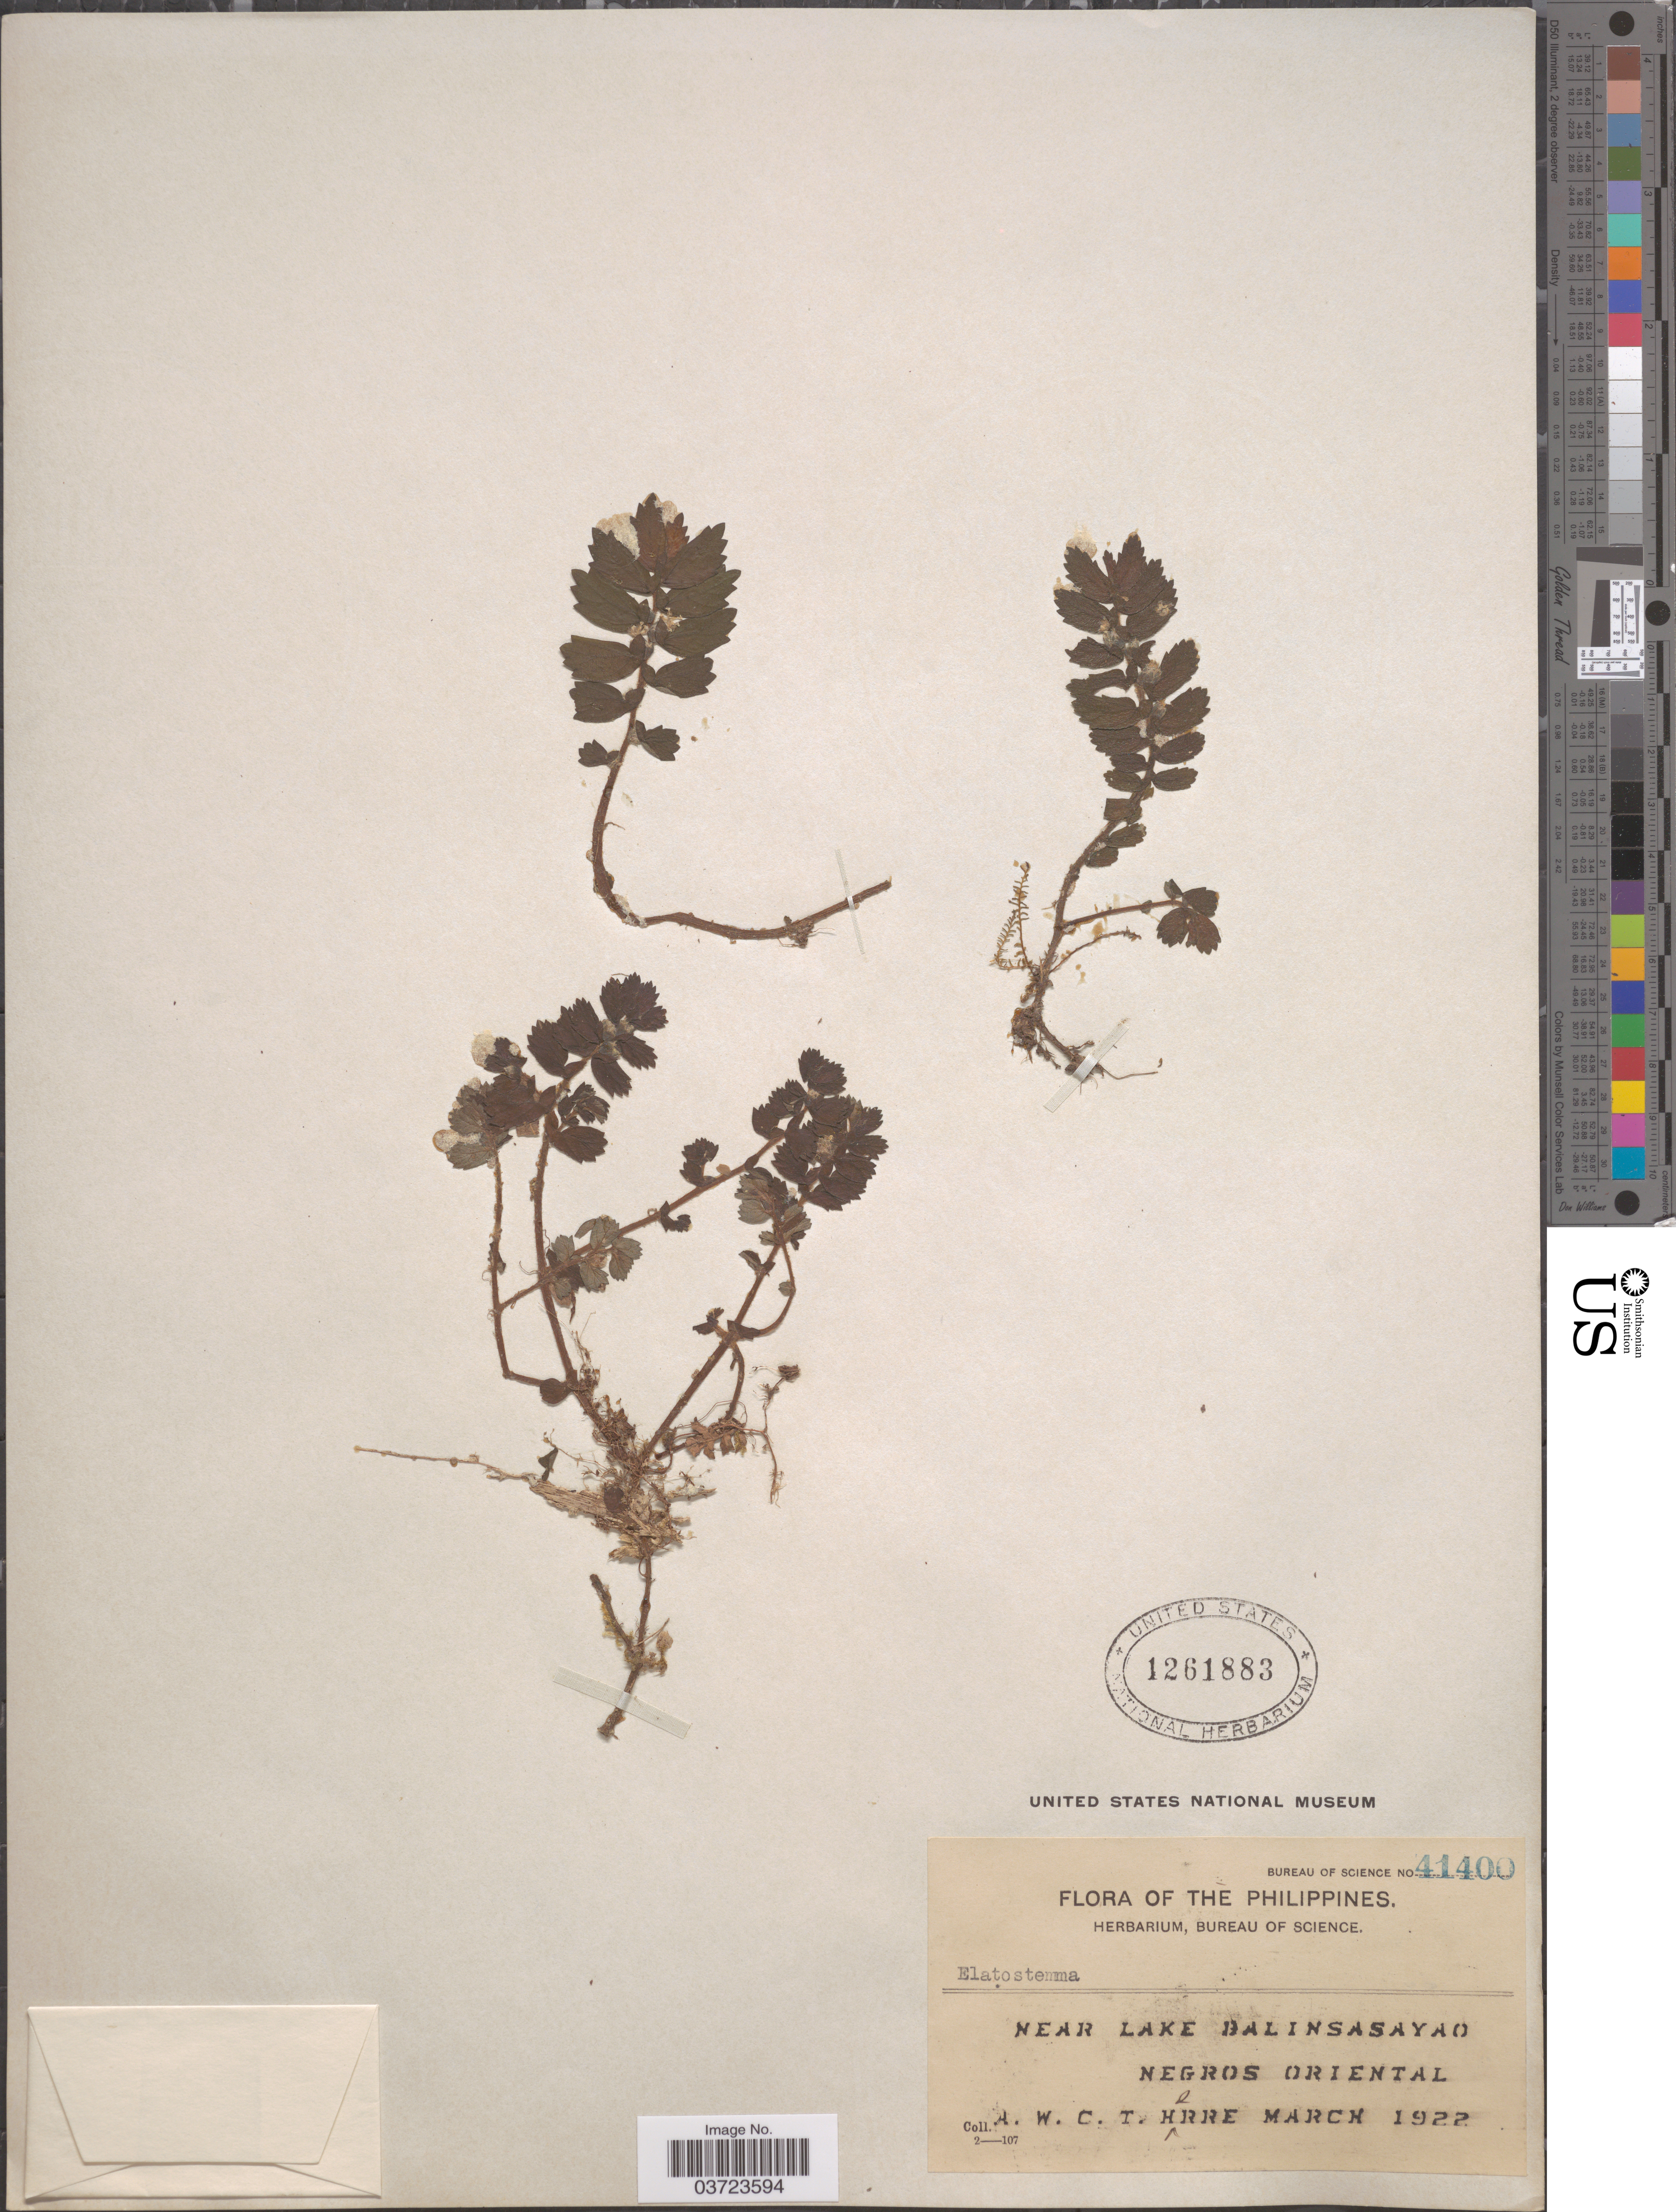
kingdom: Plantae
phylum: Tracheophyta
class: Magnoliopsida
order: Rosales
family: Urticaceae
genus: Elatostema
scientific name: Elatostema sp.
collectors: A. W. Herre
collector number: Bureau of Science 41400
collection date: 1922-03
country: Philippines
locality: Near Lake Balinsasayao. Negros Oriental.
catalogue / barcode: US 1261883